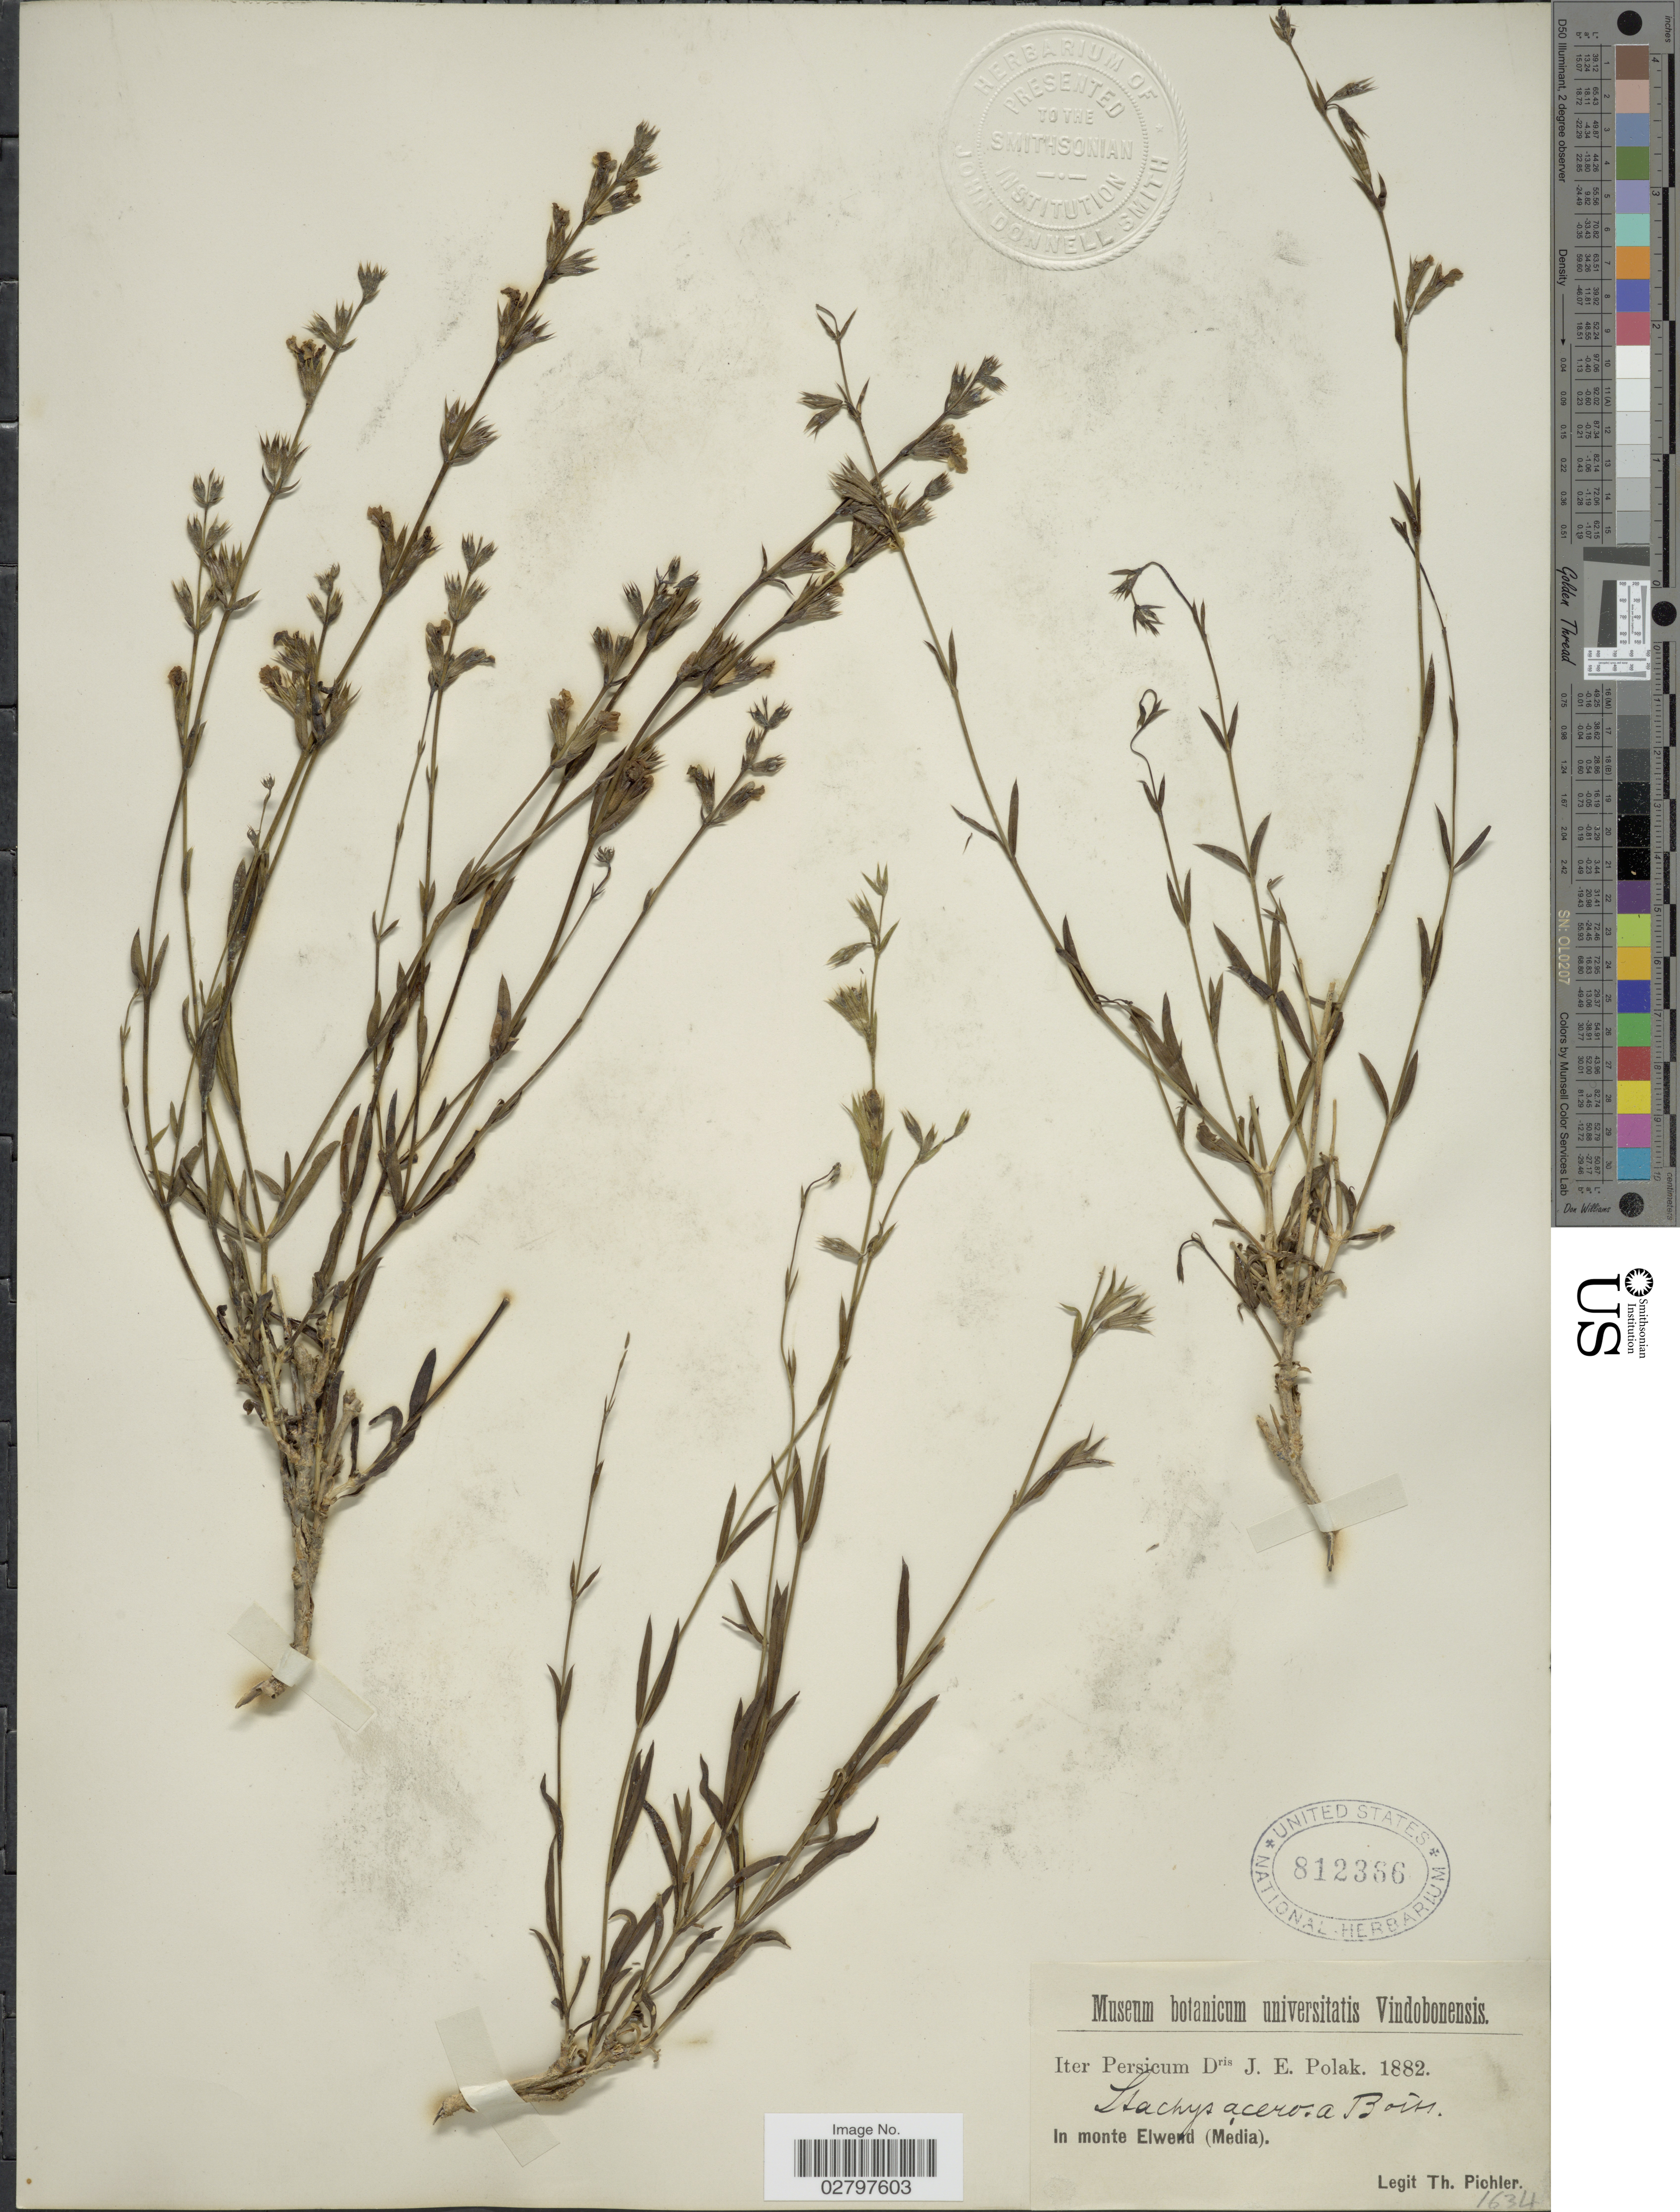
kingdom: Plantae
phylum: Tracheophyta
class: Magnoliopsida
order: Lamiales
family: Lamiaceae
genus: Stachys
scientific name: Stachys acerosa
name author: Boiss.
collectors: T. Pichler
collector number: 1634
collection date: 1882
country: Iran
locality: Persicum, in monte Elwend (Media)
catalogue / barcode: US 812366